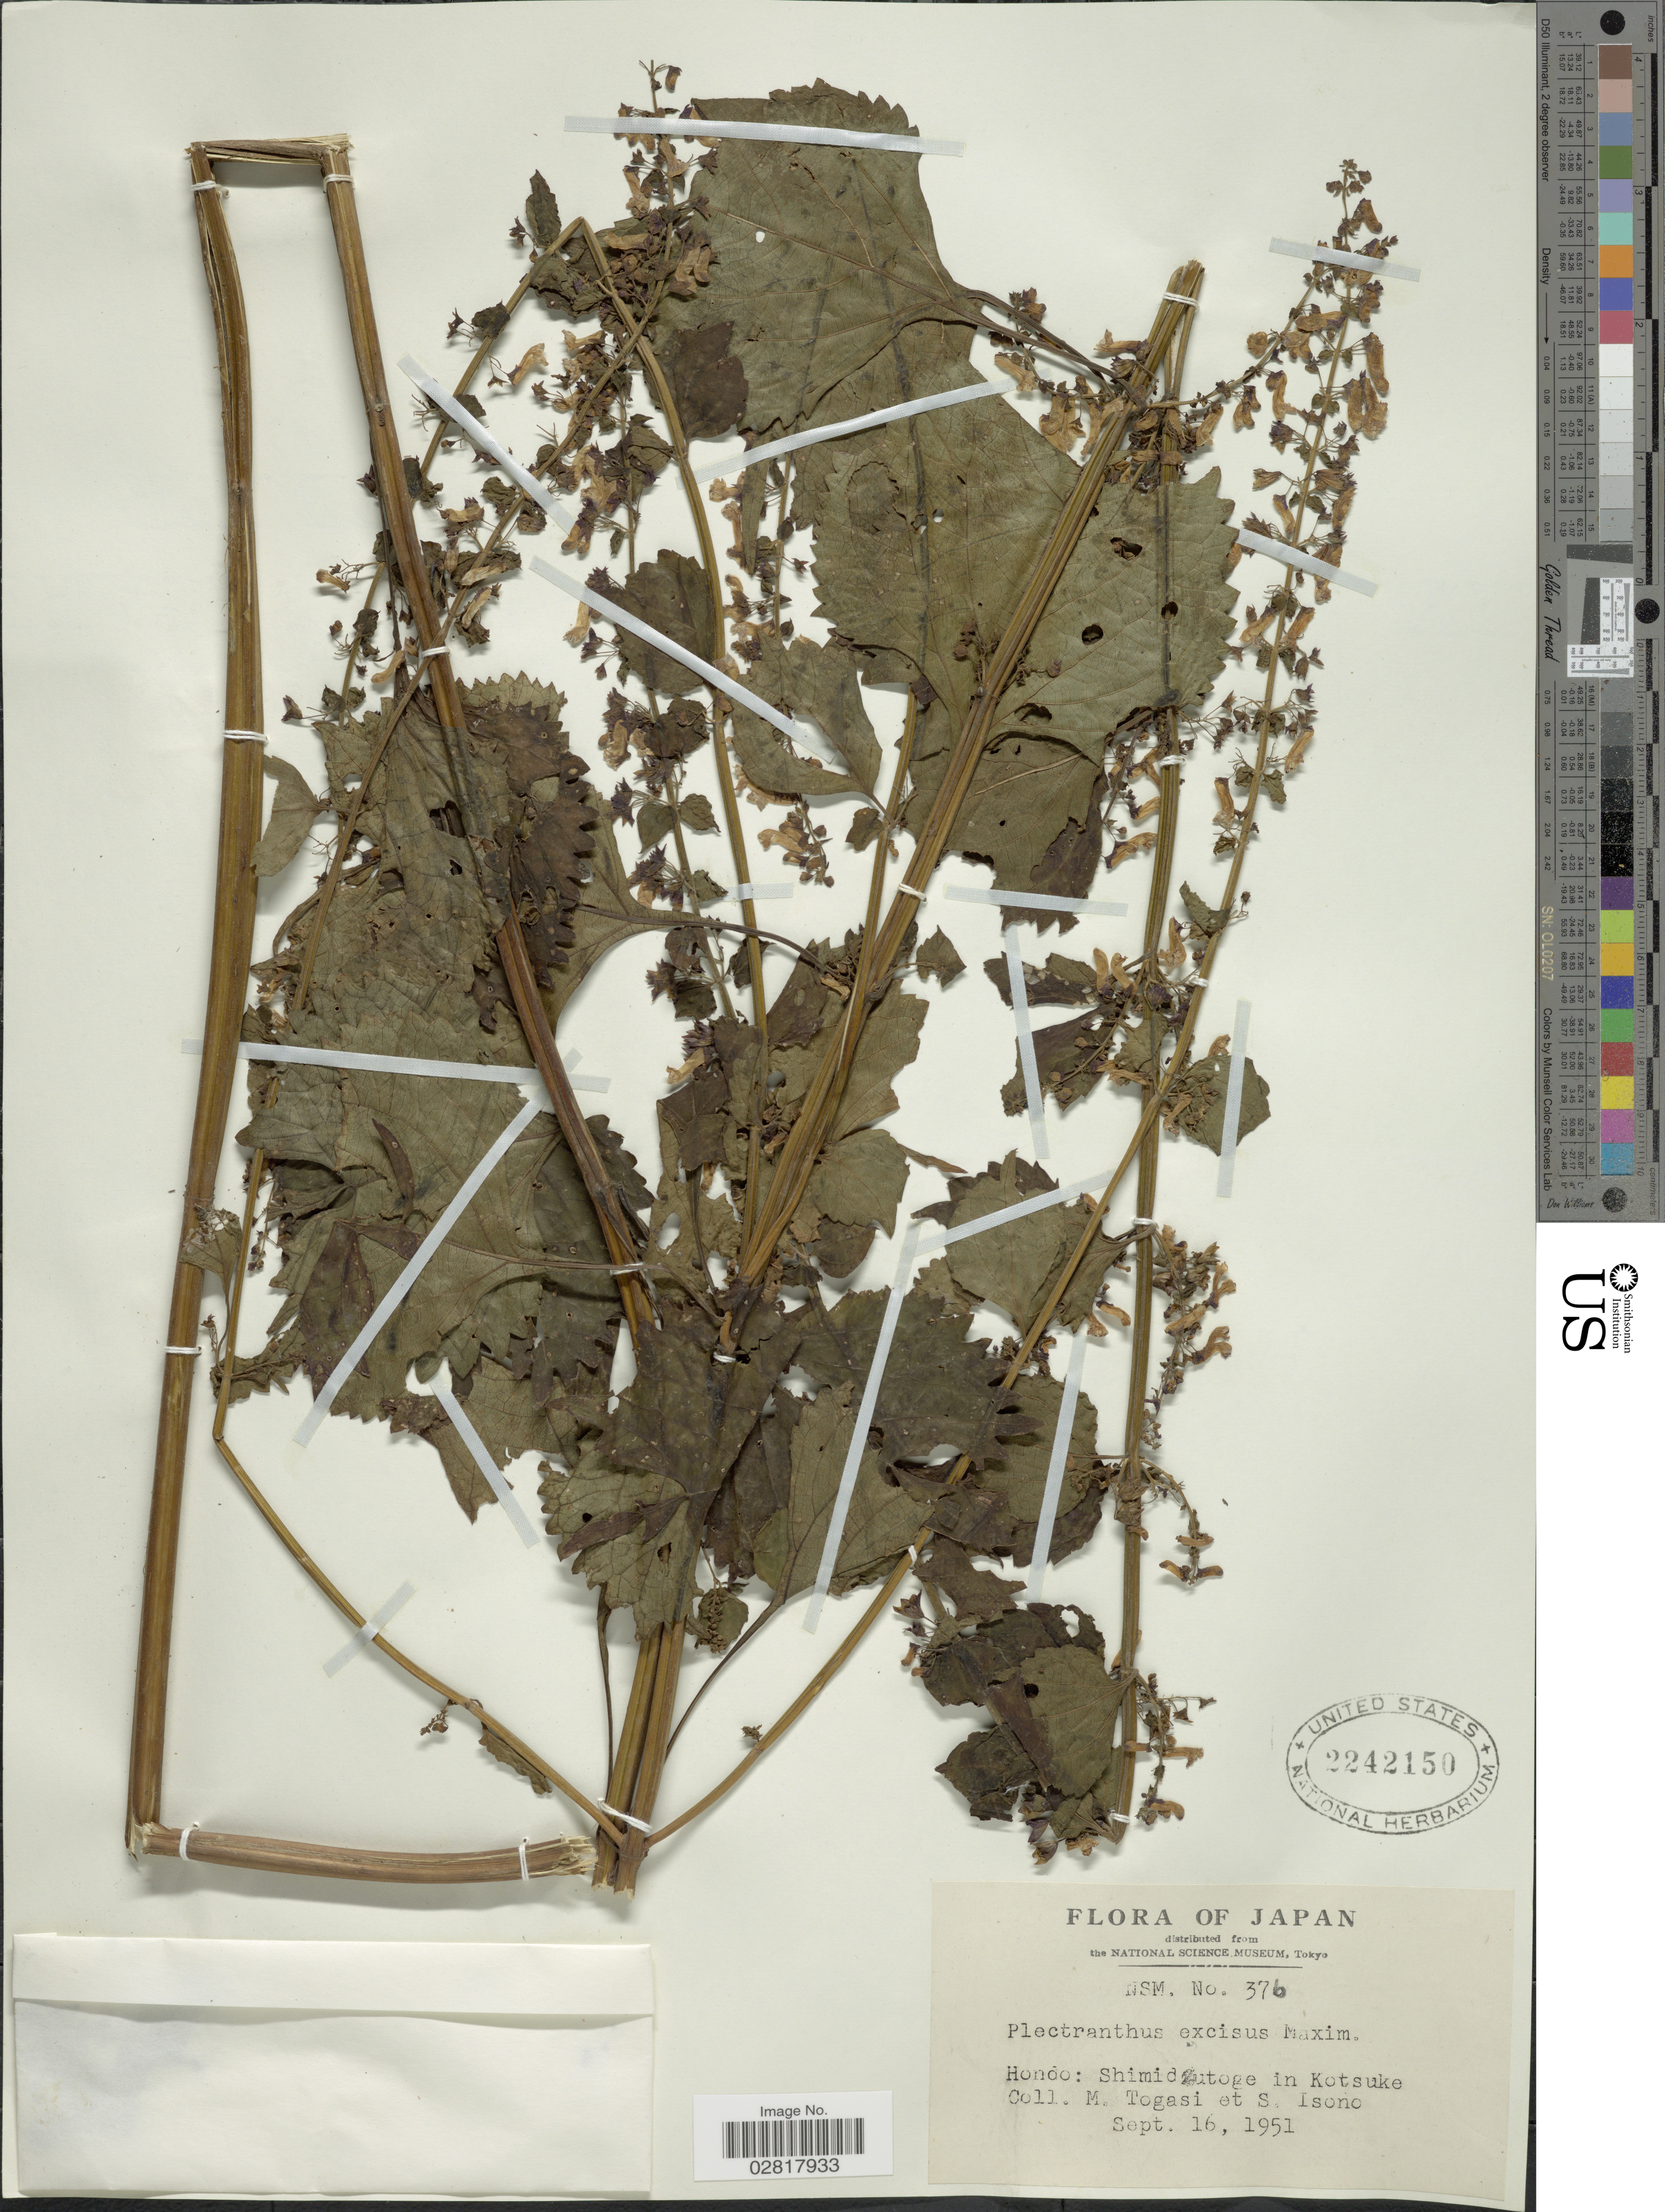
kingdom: Plantae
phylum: Tracheophyta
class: Magnoliopsida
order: Lamiales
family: Lamiaceae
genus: Plectranthus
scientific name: Plectranthus excisus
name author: Maxim.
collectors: M. Togasi & S. Isono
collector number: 376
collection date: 1951-09-16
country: Japan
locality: Hondo: Shimidutoge in Kotsuke.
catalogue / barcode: US 2242150